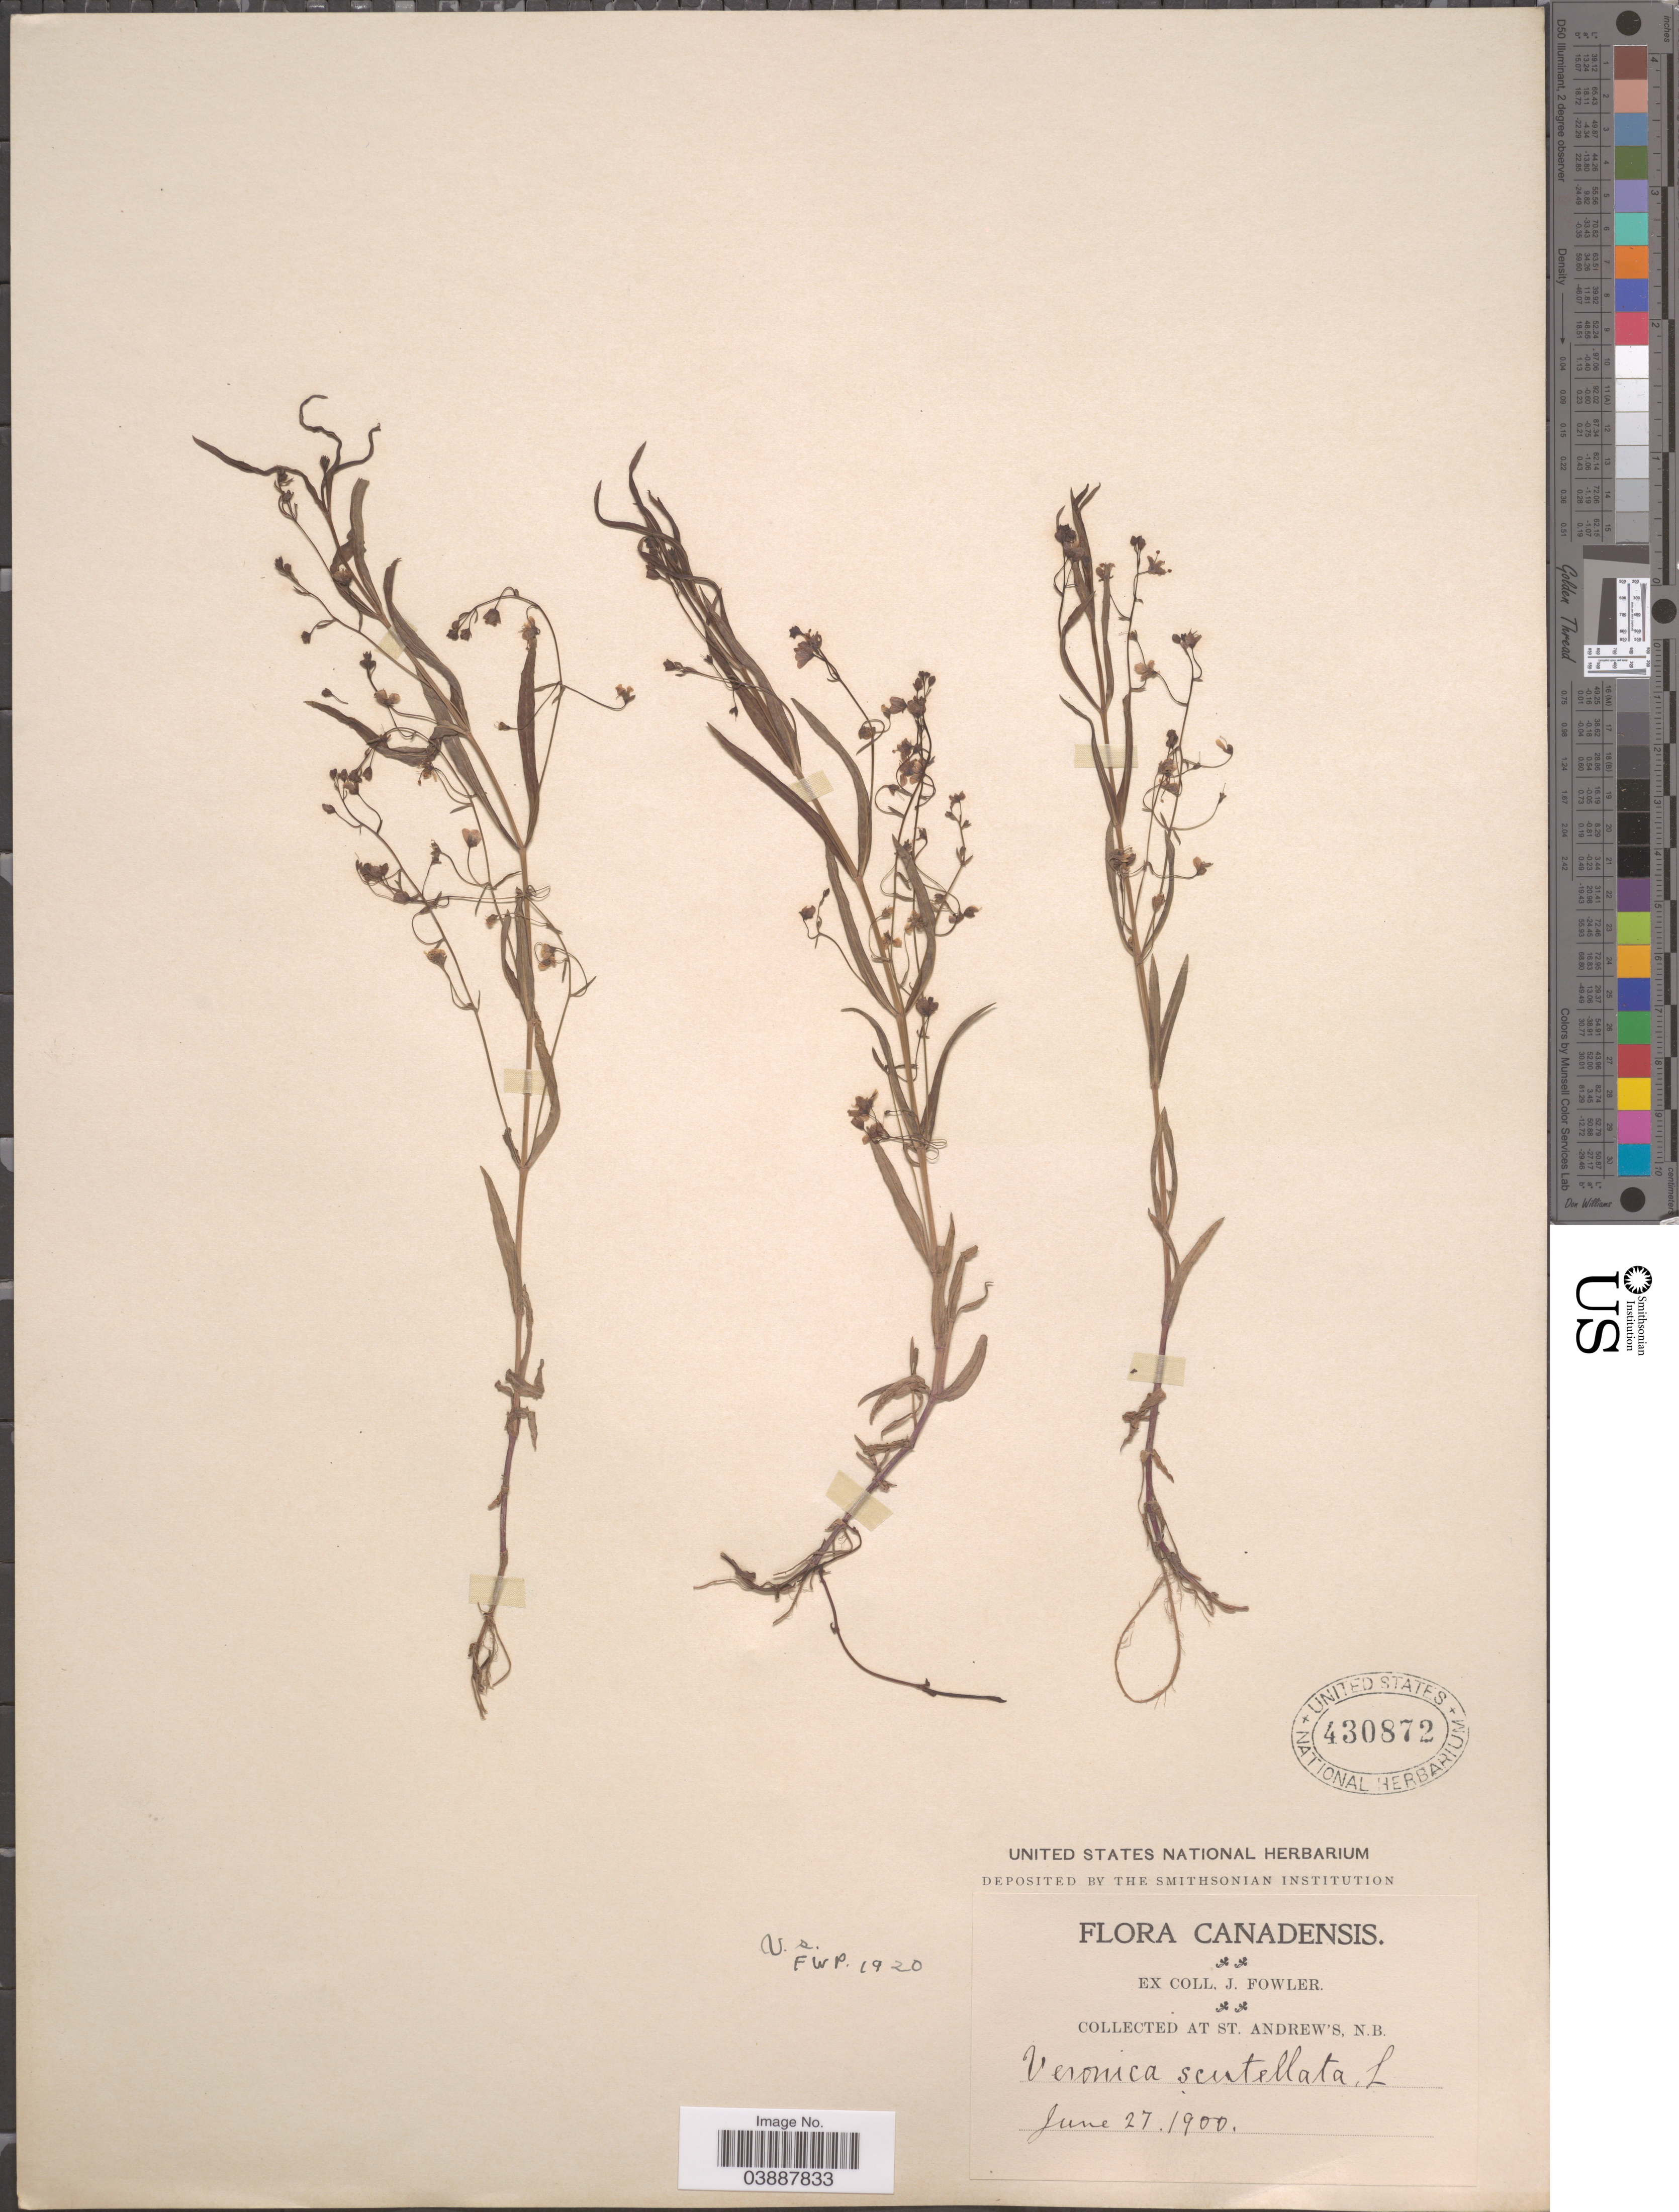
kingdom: Plantae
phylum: Tracheophyta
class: Magnoliopsida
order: Lamiales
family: Plantaginaceae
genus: Veronica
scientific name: Veronica scutellata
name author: L.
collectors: J. Fowler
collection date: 1900-06-27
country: Canada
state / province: New Brunswick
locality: At St. Andrew's.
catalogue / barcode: US 430872